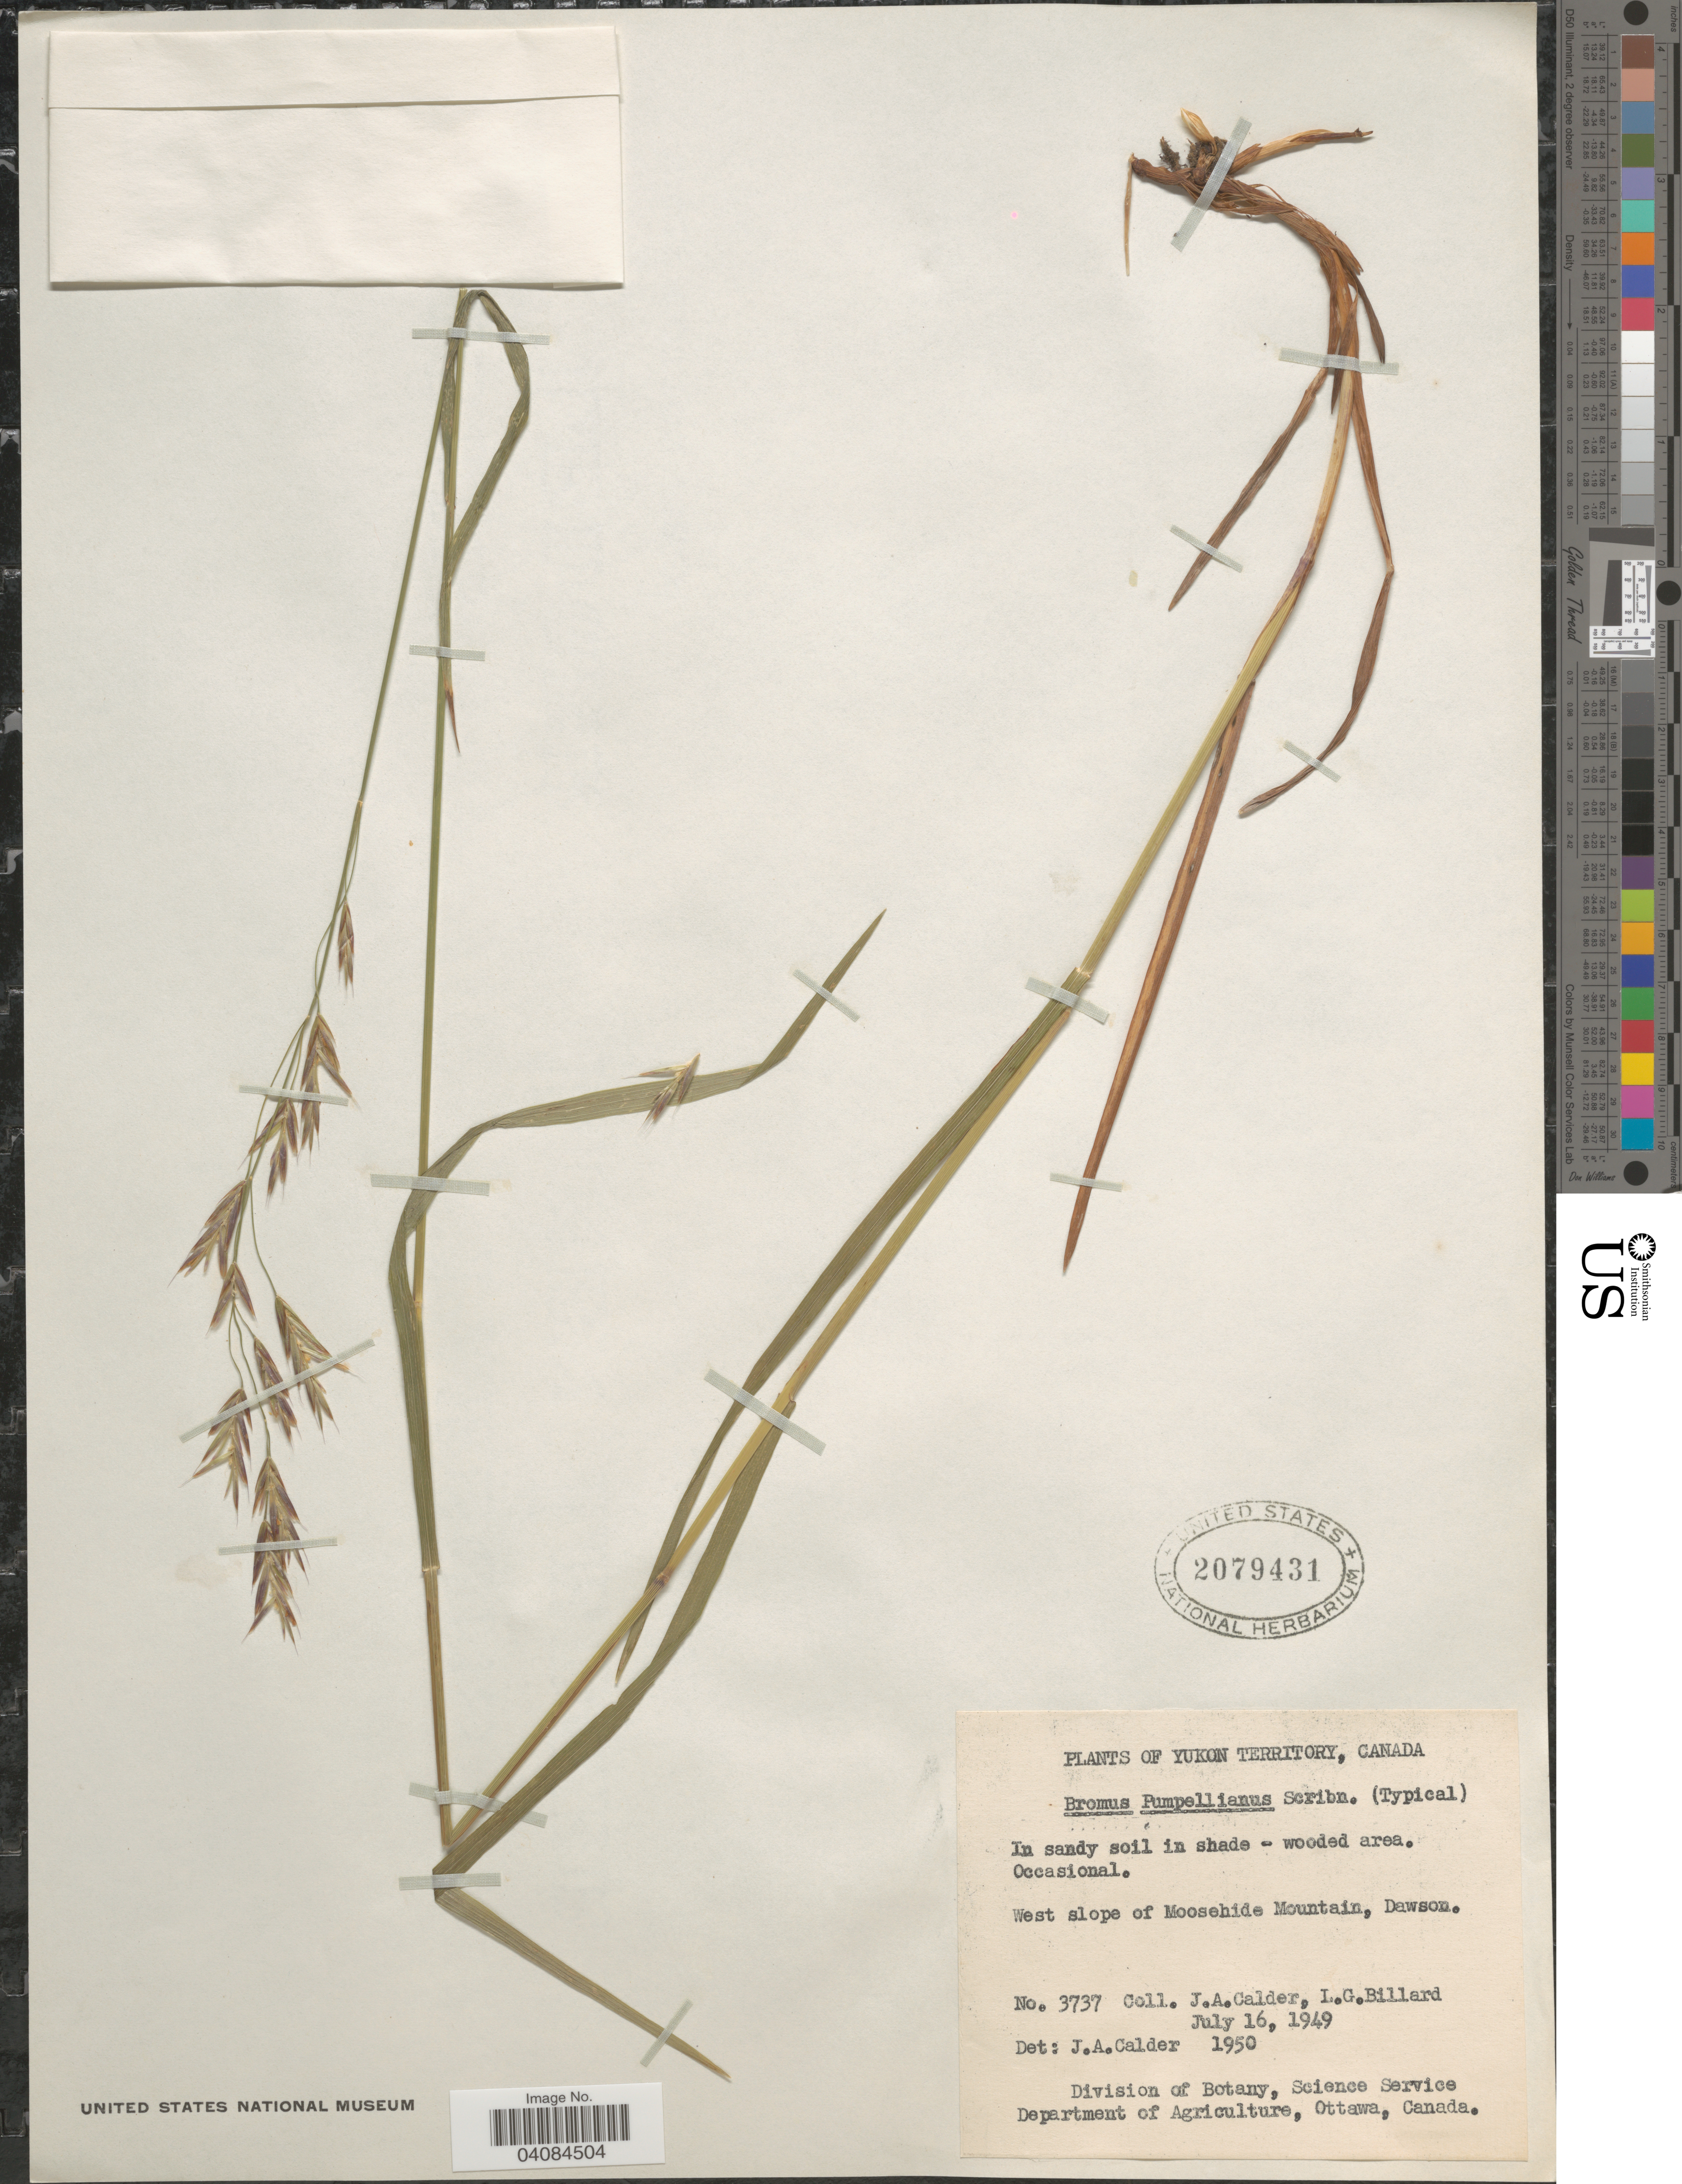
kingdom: Plantae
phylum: Tracheophyta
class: Liliopsida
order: Poales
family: Poaceae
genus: Bromus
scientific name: Bromus pumpellianus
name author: Scribn.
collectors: J. A. Calder & L. Billard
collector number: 3737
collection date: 1949-07-16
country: Canada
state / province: Yukon Territory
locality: West slope of Moosehide Mountain, Dawson.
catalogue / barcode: US 2079431